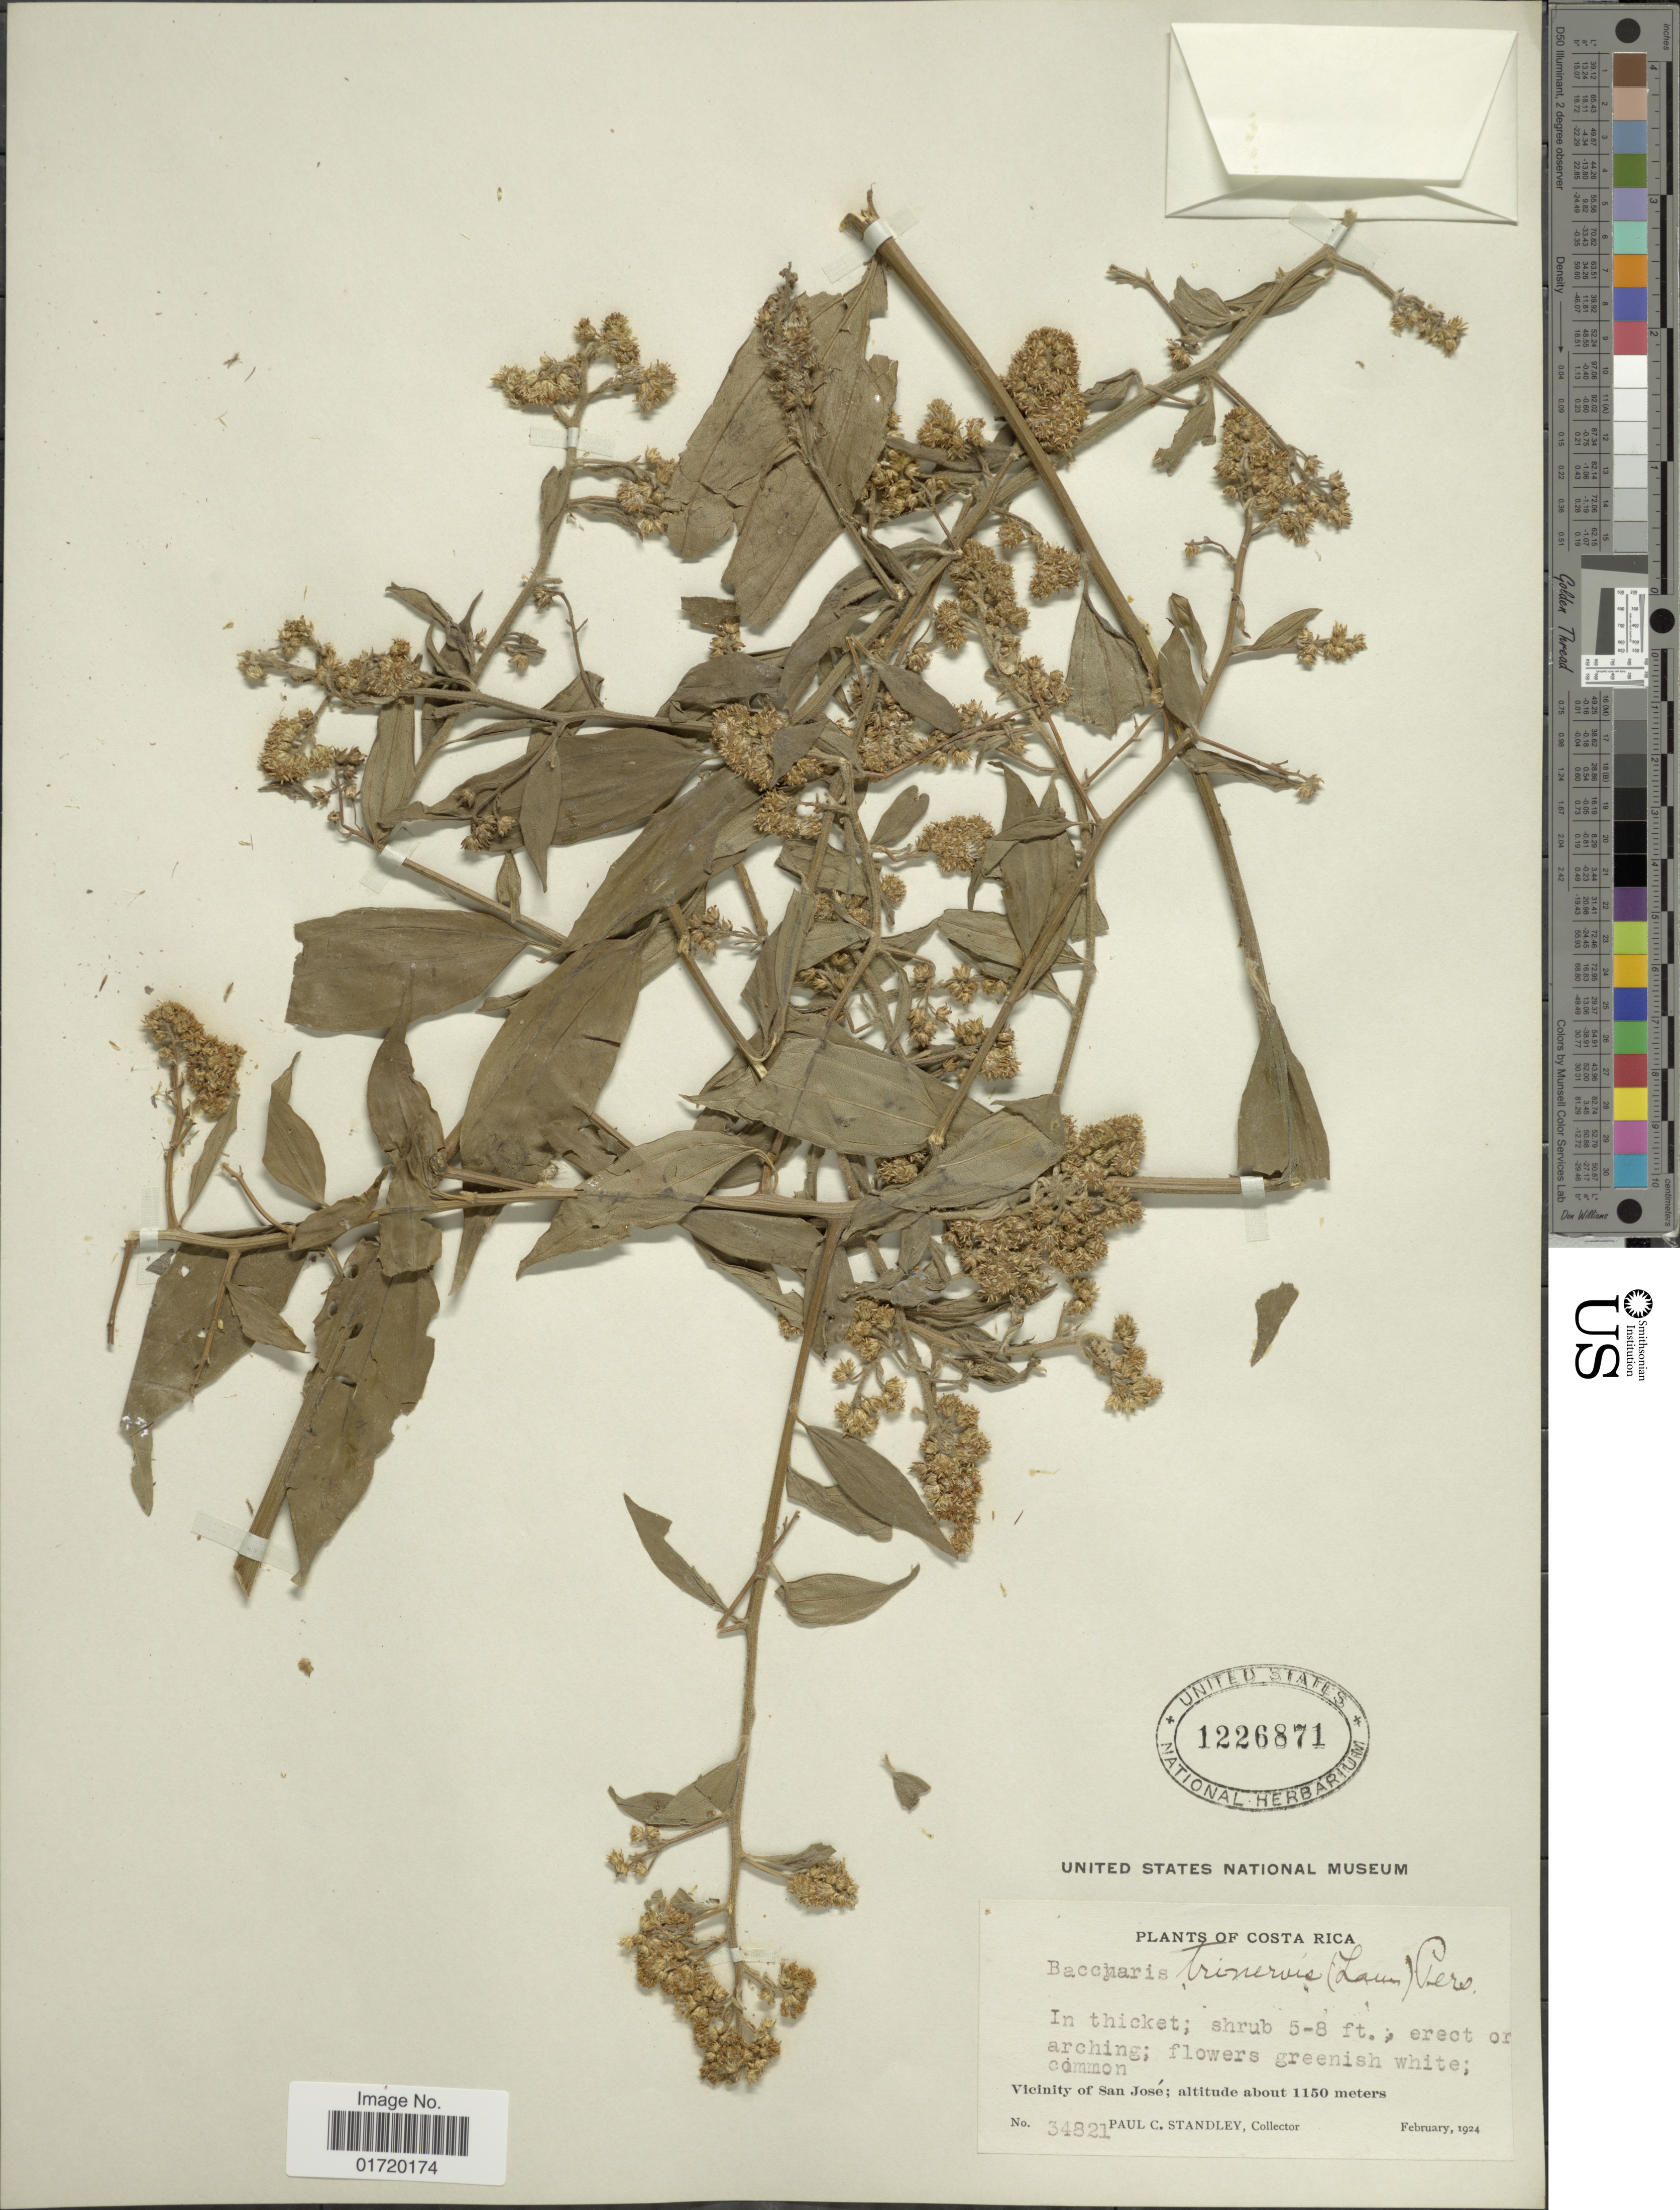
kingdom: Plantae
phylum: Tracheophyta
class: Magnoliopsida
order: Asterales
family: Asteraceae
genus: Baccharis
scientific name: Baccharis trinervis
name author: (Lam.) Pers.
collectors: P. C. Standley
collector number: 34821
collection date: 1924-02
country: Costa Rica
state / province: San José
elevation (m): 1150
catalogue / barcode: US 1226871